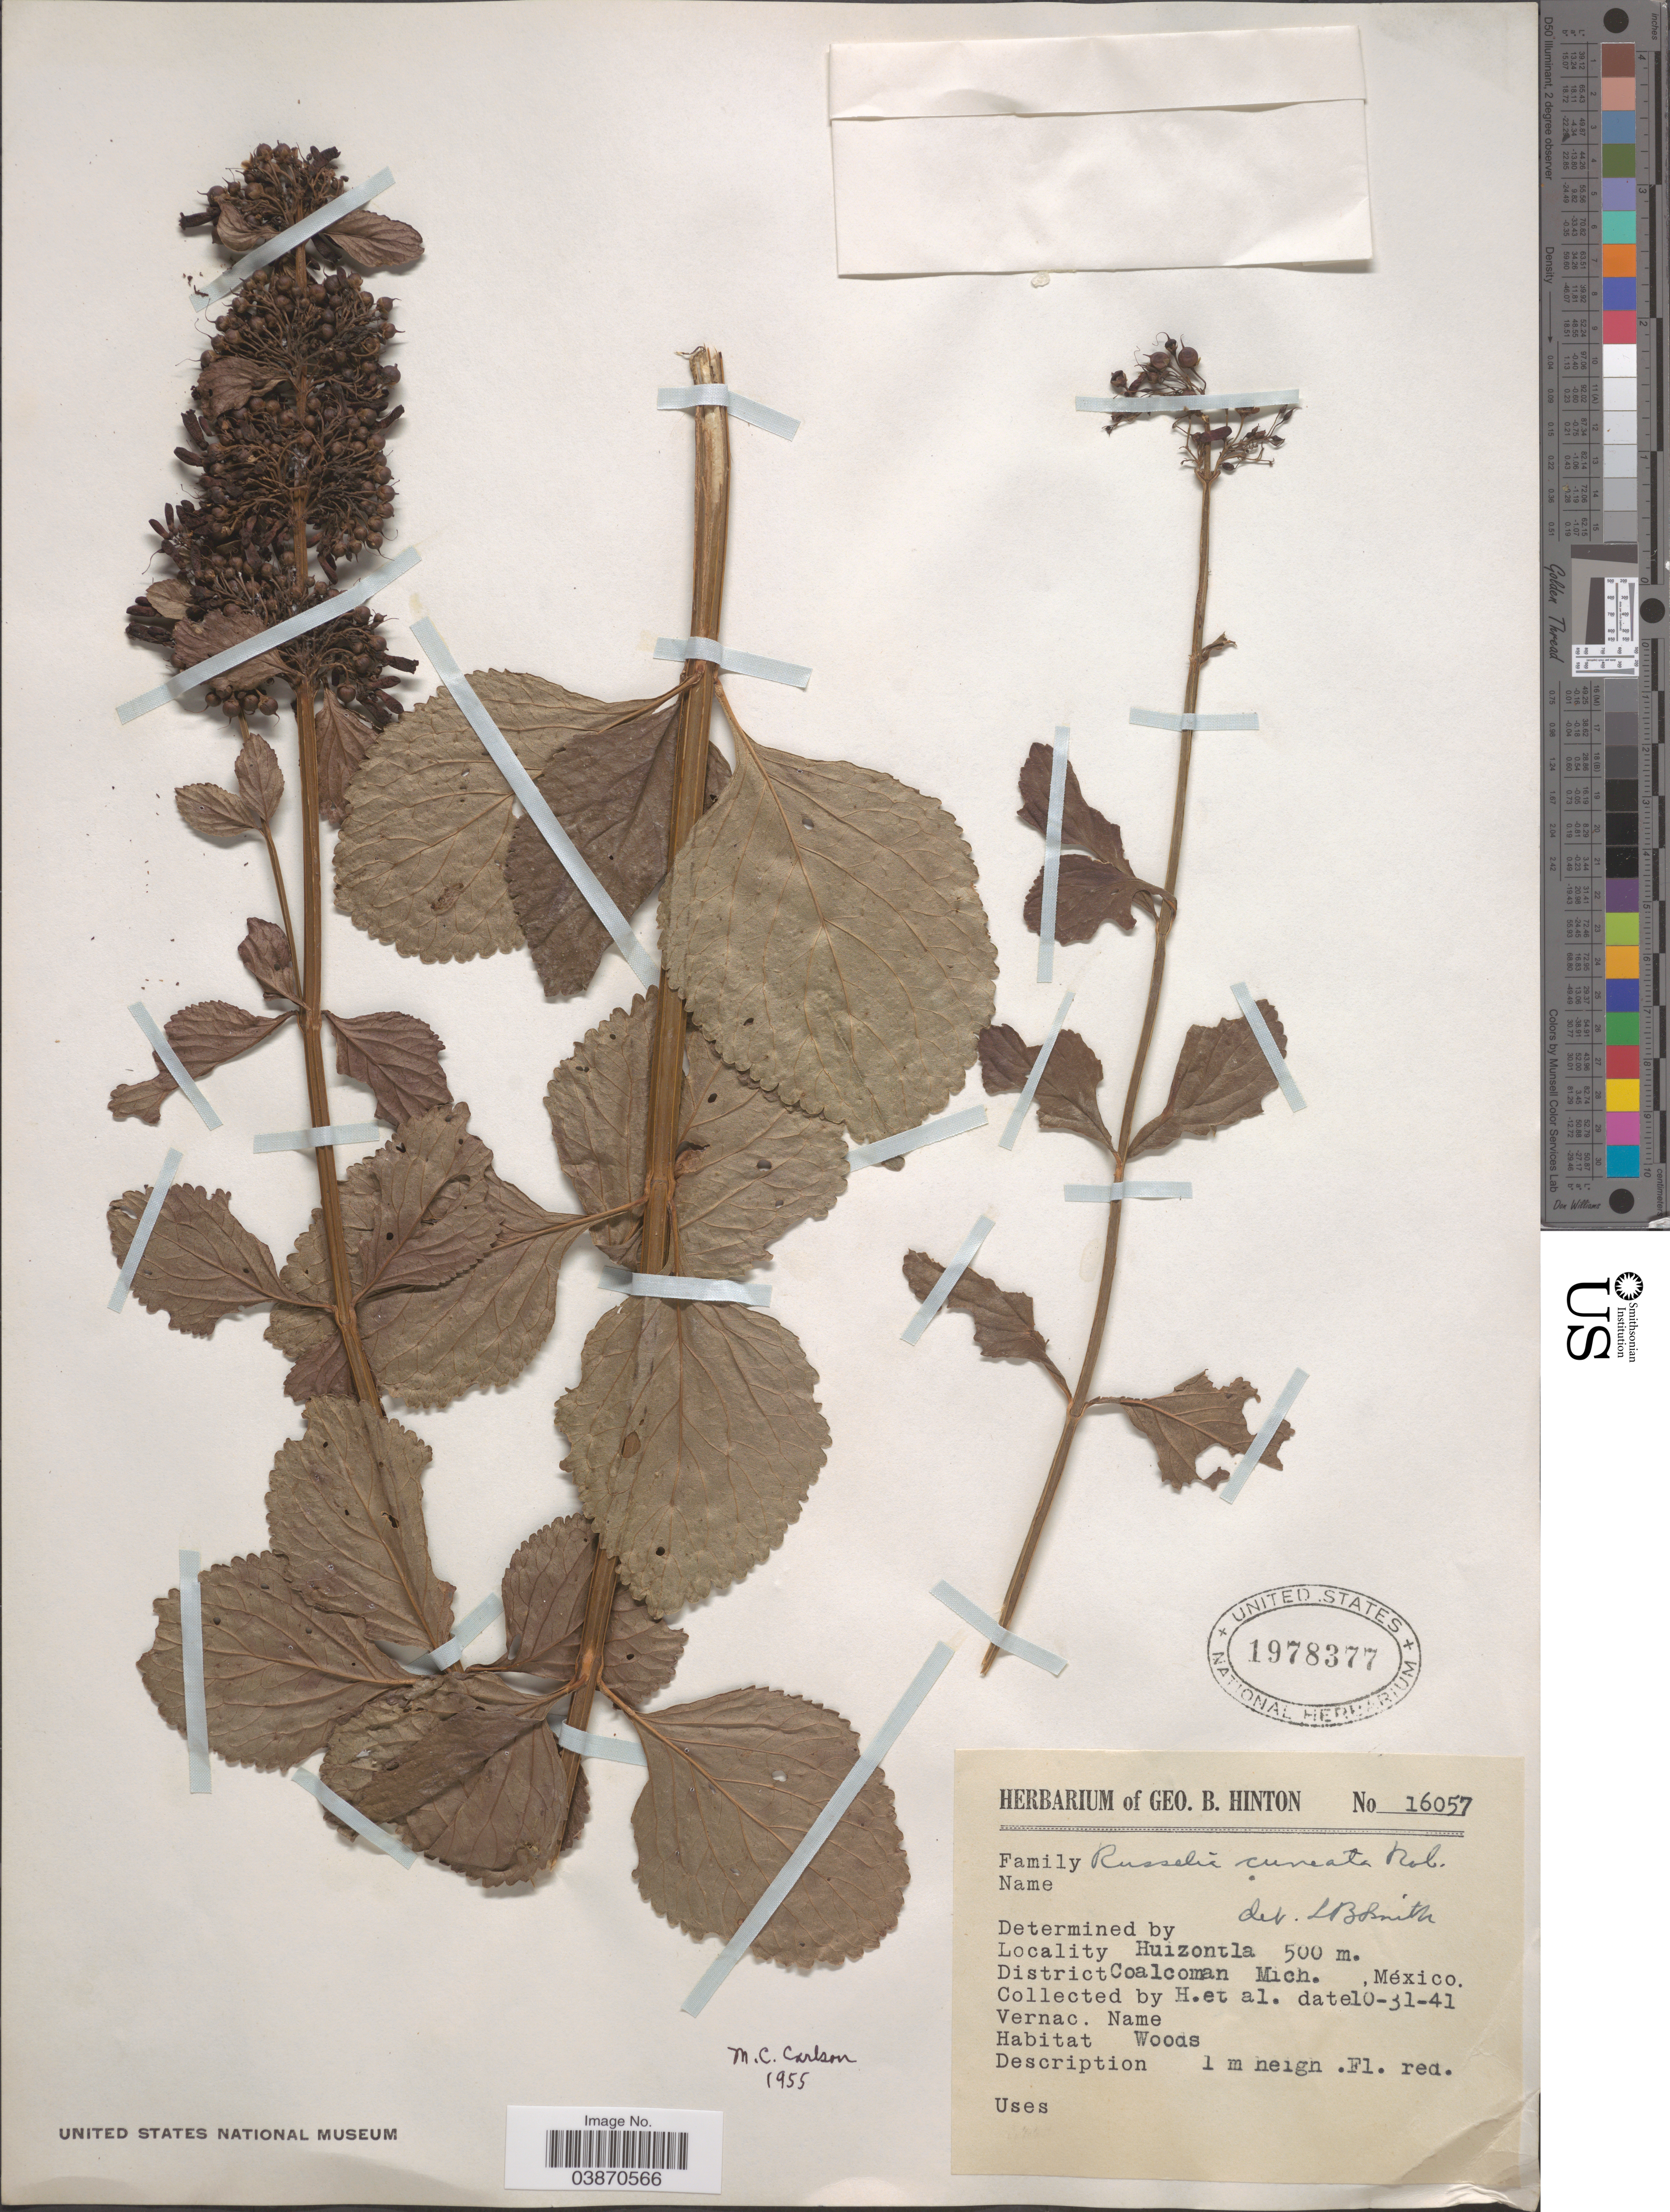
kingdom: Plantae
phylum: Tracheophyta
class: Magnoliopsida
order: Lamiales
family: Plantaginaceae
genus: Russelia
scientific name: Russelia cuneata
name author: B.L. Rob.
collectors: G. B. Hinton & et al.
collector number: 16057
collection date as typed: Transcribed d/m/y: 31/10/41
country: Mexico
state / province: Michoacán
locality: Huizontla. District Coalcoman.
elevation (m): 500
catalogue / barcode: US 1978377